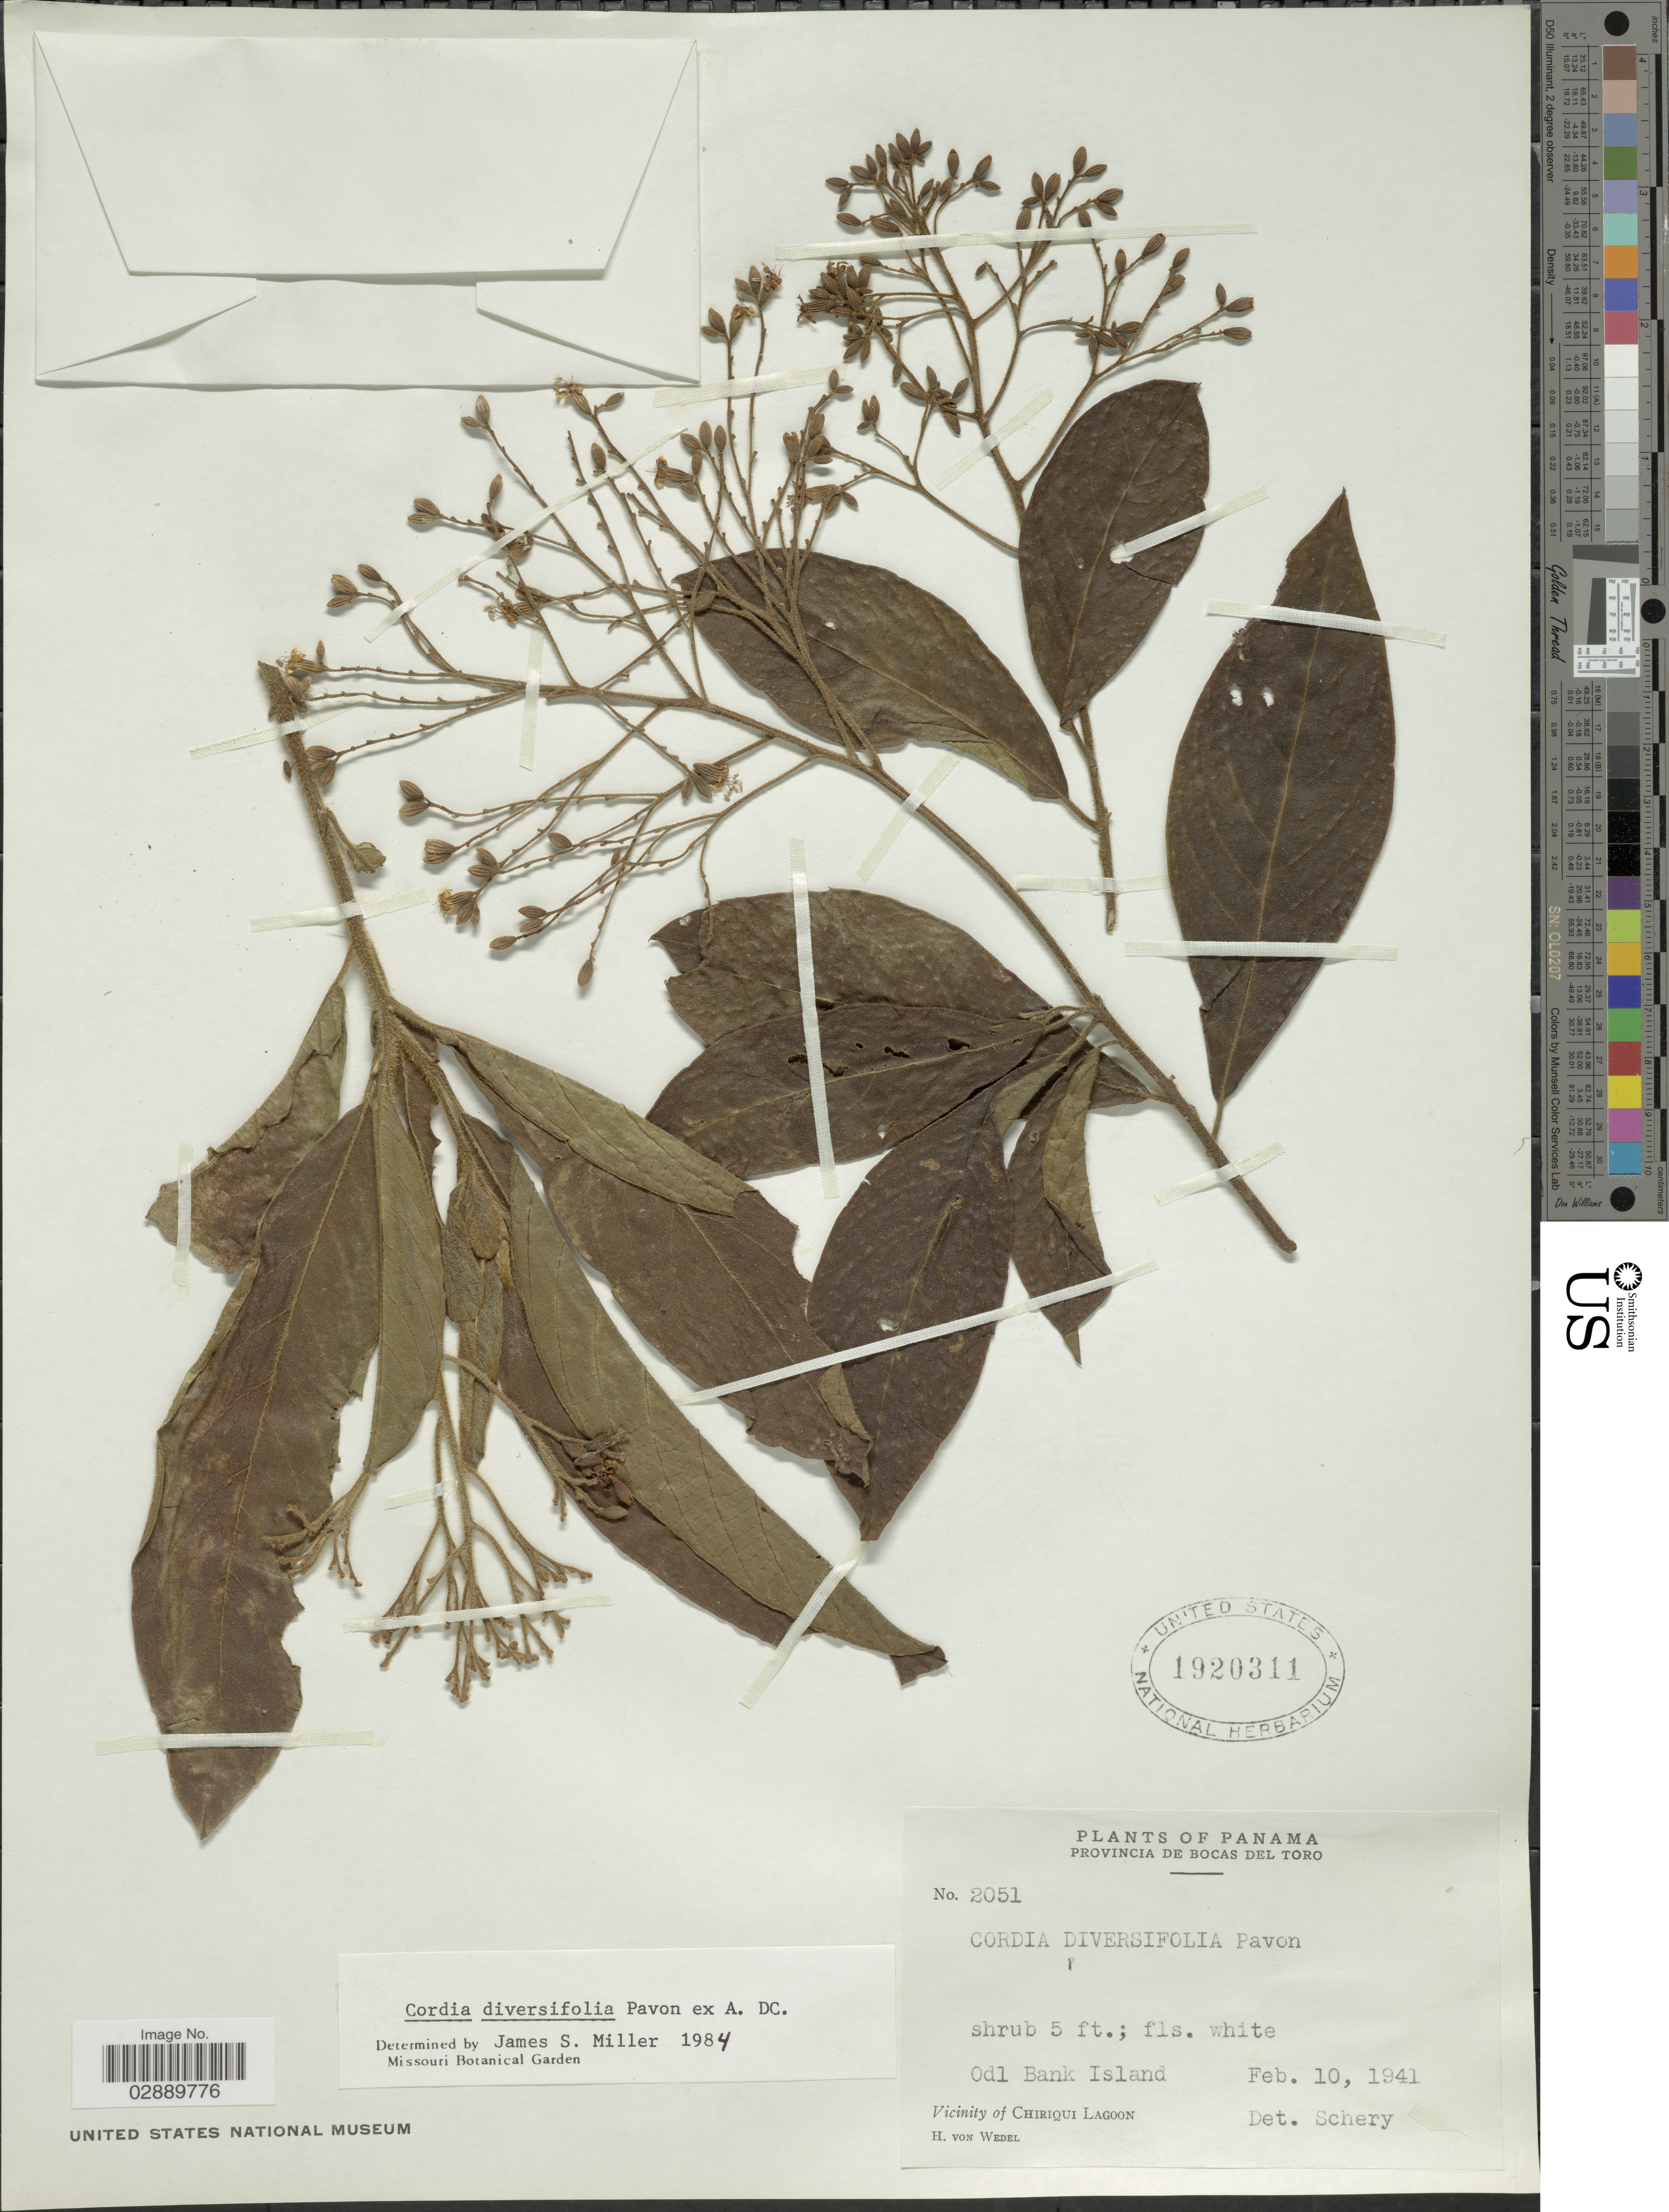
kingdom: Plantae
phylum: Tracheophyta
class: Magnoliopsida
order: Boraginales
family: Cordiaceae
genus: Cordia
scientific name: Cordia diversifolia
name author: Pav. ex DC.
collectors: H. von Wedel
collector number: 2051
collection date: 1941-02-10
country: Panama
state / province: Bocas del Toro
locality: Old Bank Island. Vicinity of Chiriqui Lagoon.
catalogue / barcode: US 1920311